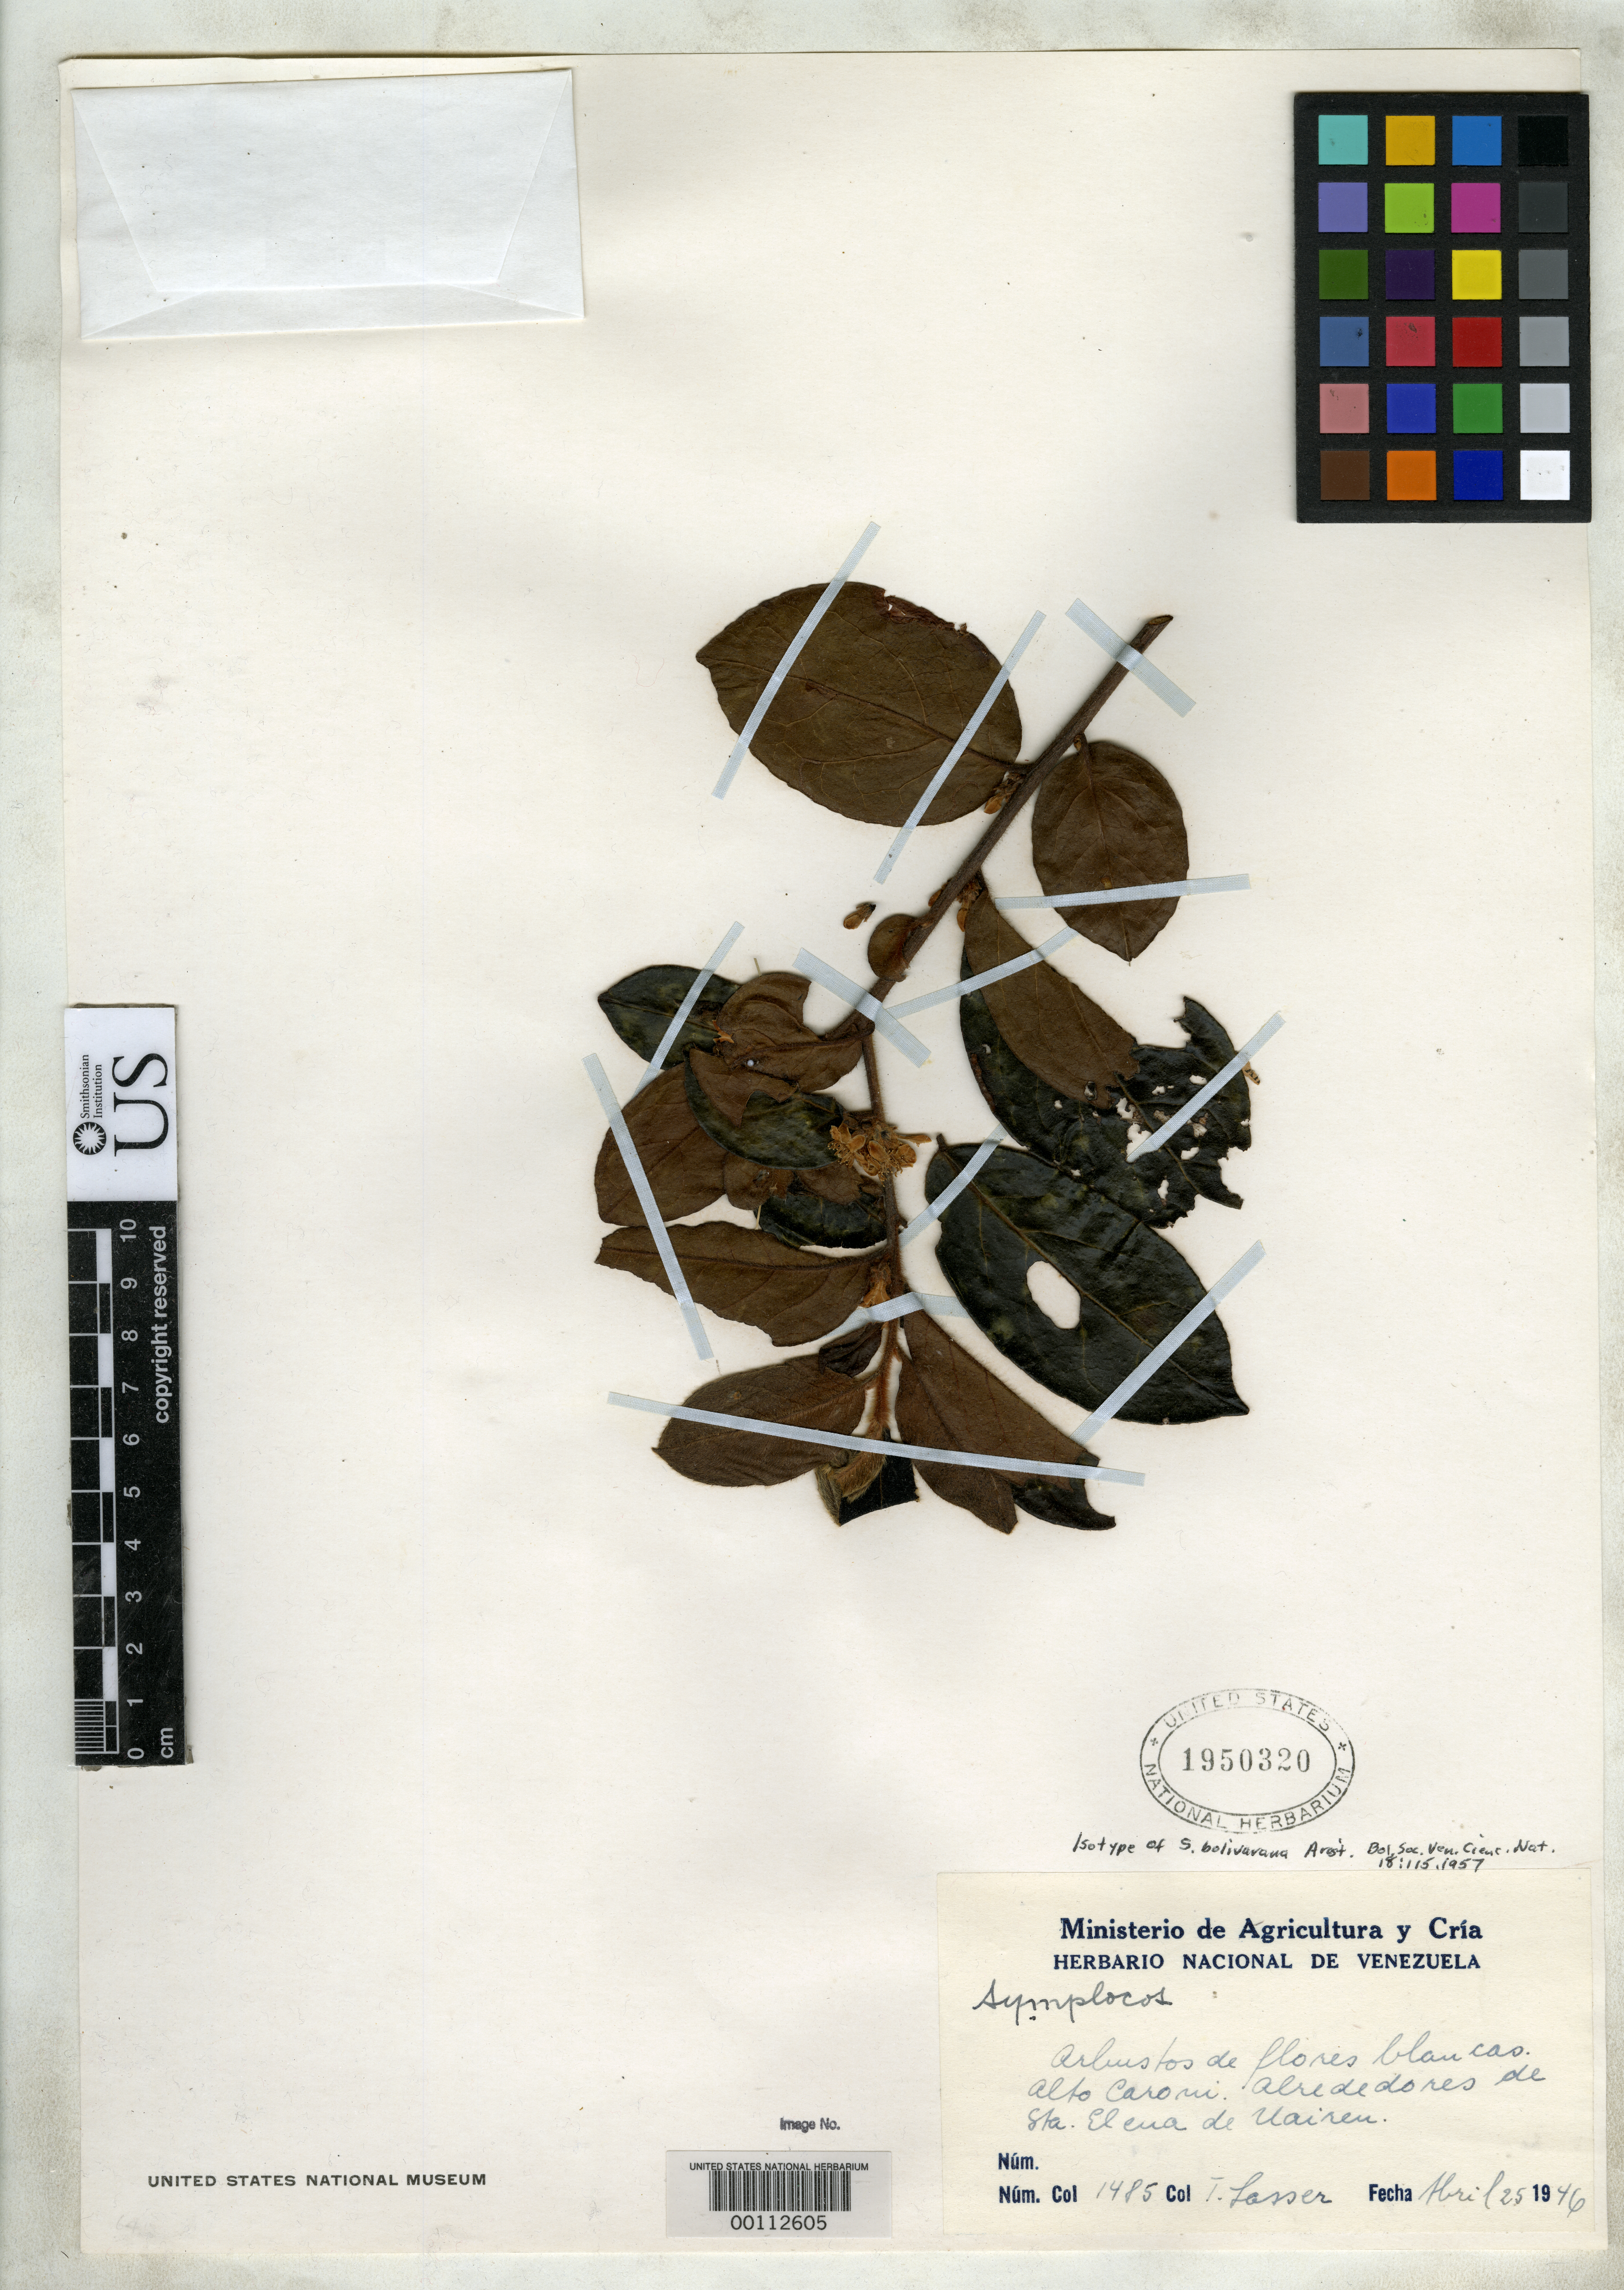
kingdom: Plantae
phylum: Tracheophyta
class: Magnoliopsida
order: Ericales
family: Symplocaceae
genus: Symplocos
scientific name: Symplocos bolivarana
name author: Aristeg.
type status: Isotype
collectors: T. Lasser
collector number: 1485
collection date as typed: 25 Apr 1946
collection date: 1946-04-25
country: Venezuela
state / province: Bolivar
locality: Sta. Elena de Uairen.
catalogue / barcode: US 1950320